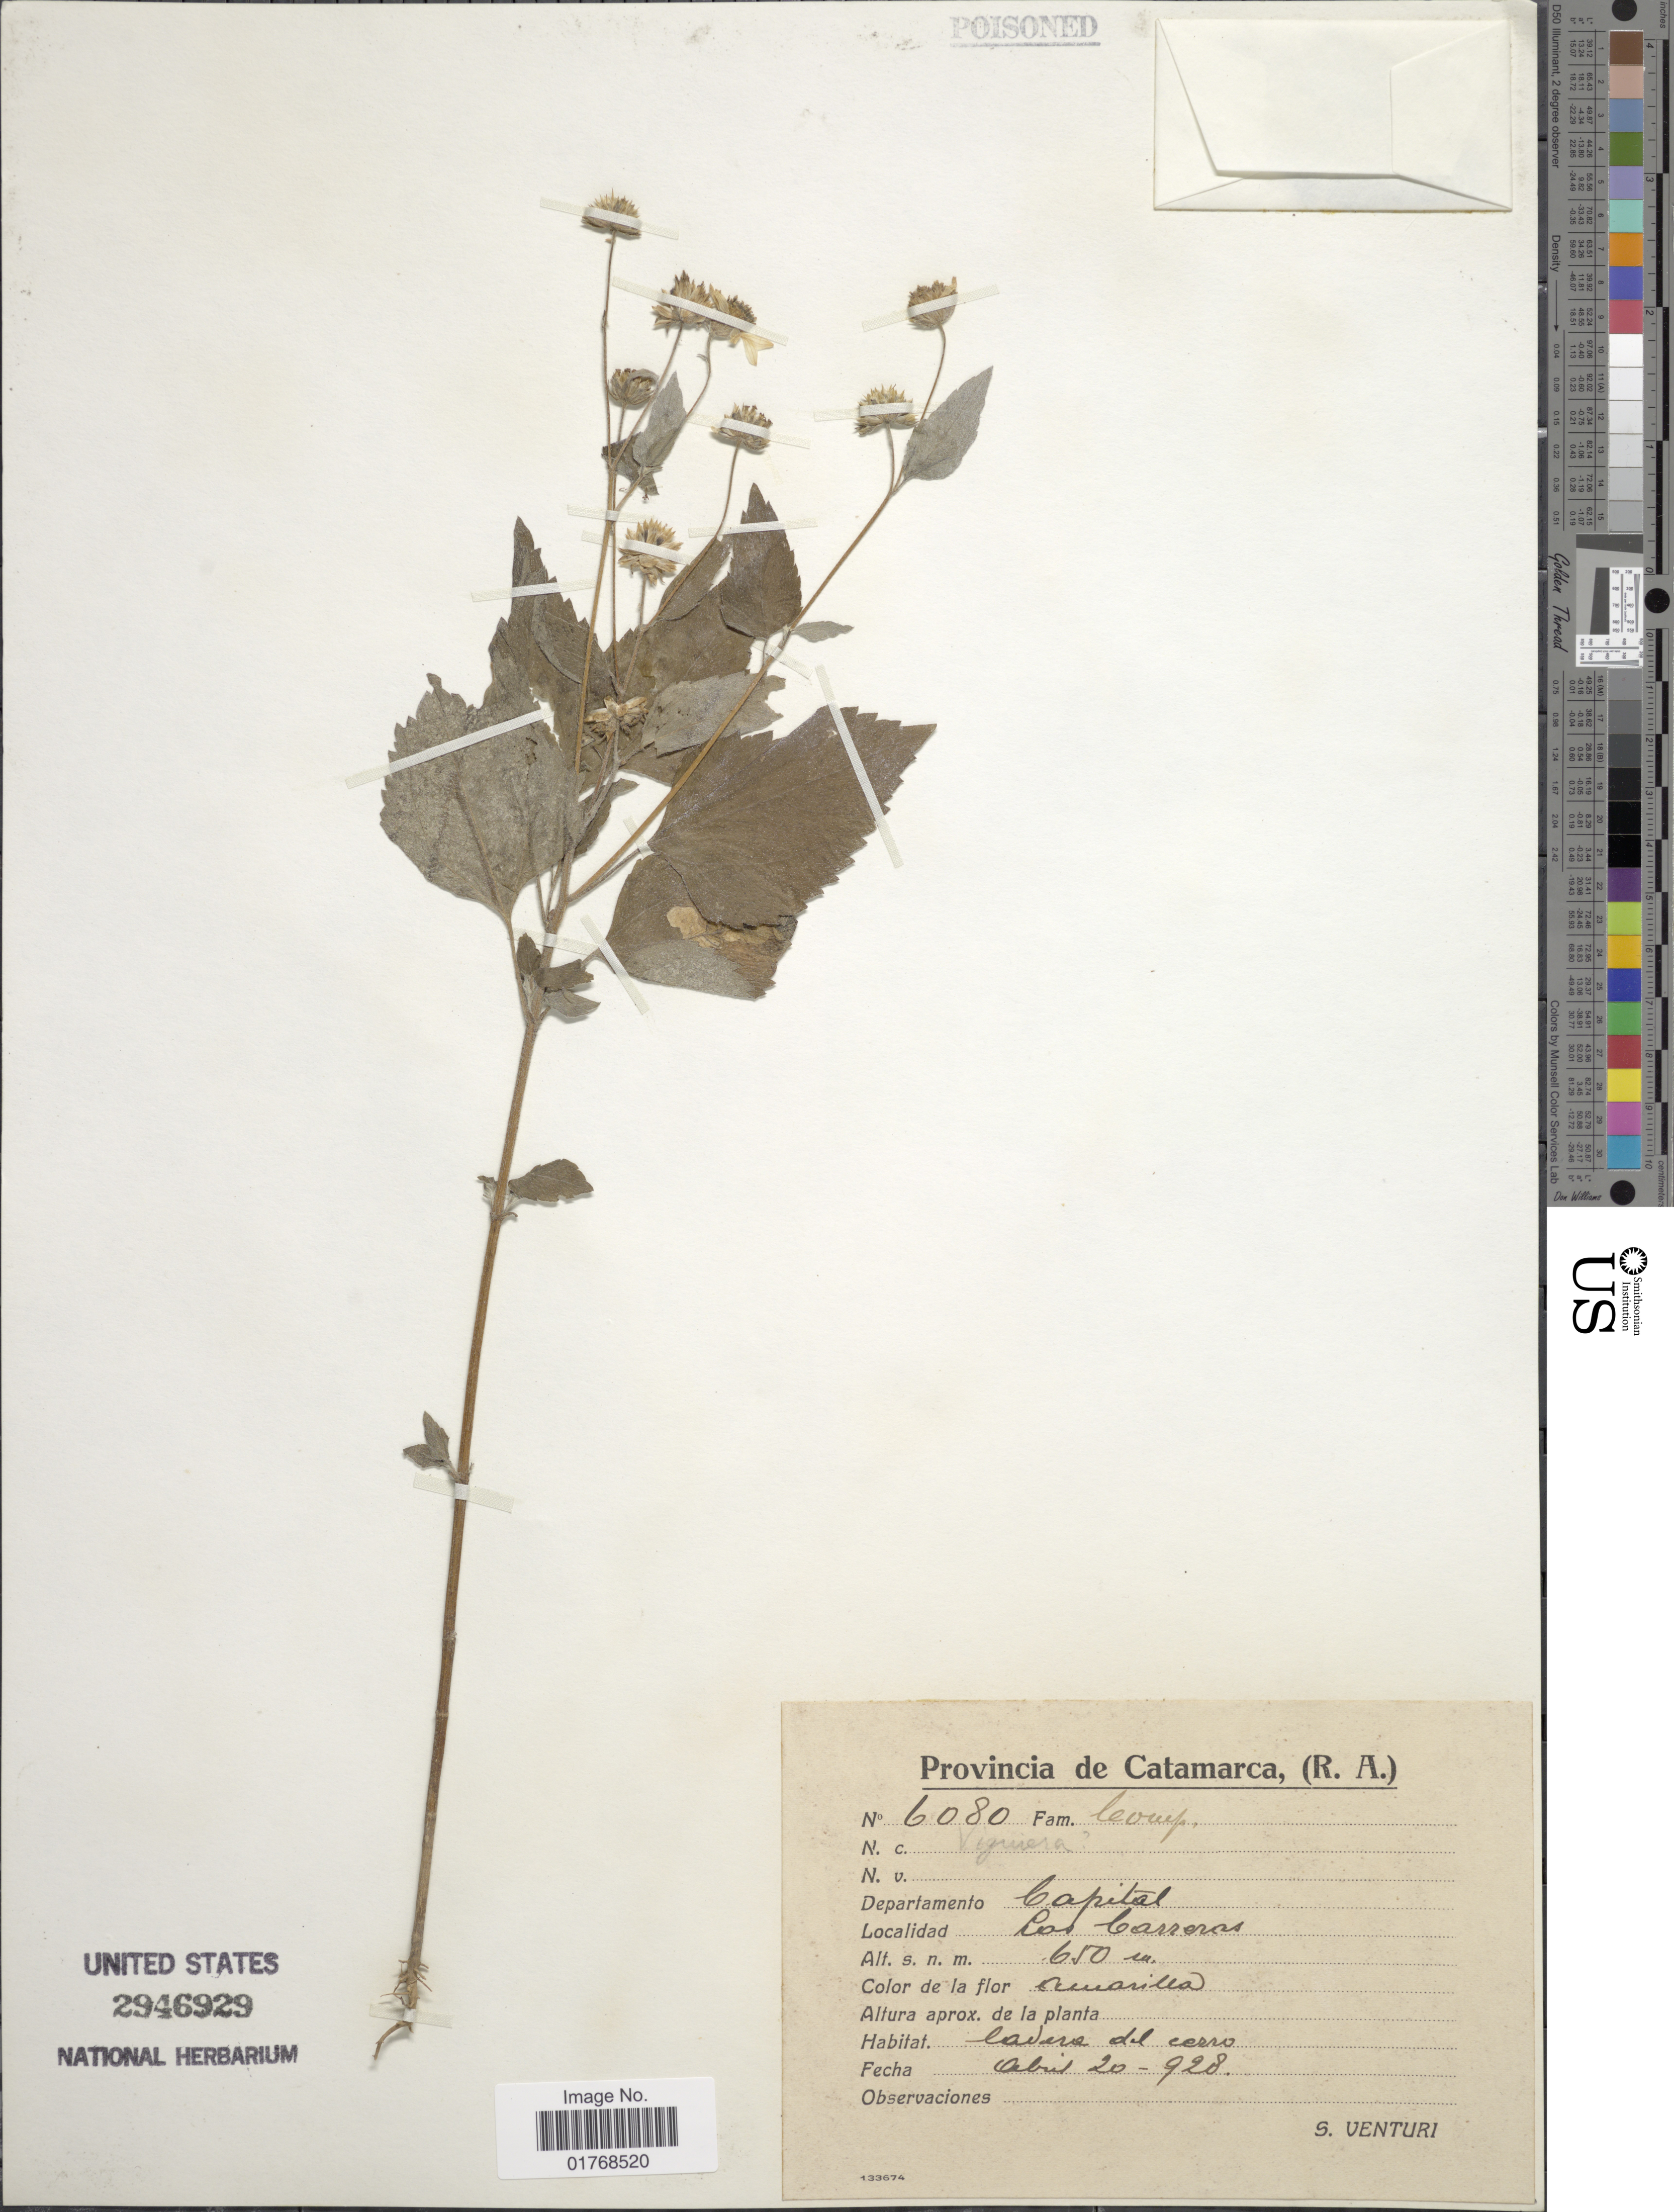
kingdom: Plantae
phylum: Tracheophyta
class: Magnoliopsida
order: Asterales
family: Asteraceae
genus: Viguiera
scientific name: Viguiera cabrerae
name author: H. Rob.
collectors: S. Venturi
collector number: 6080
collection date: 1928-04-20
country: Argentina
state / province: Catamarca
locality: Provincia de Catamarca, (R.A.). Departamento Capital. Las Carreras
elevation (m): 650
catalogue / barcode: US 2946929